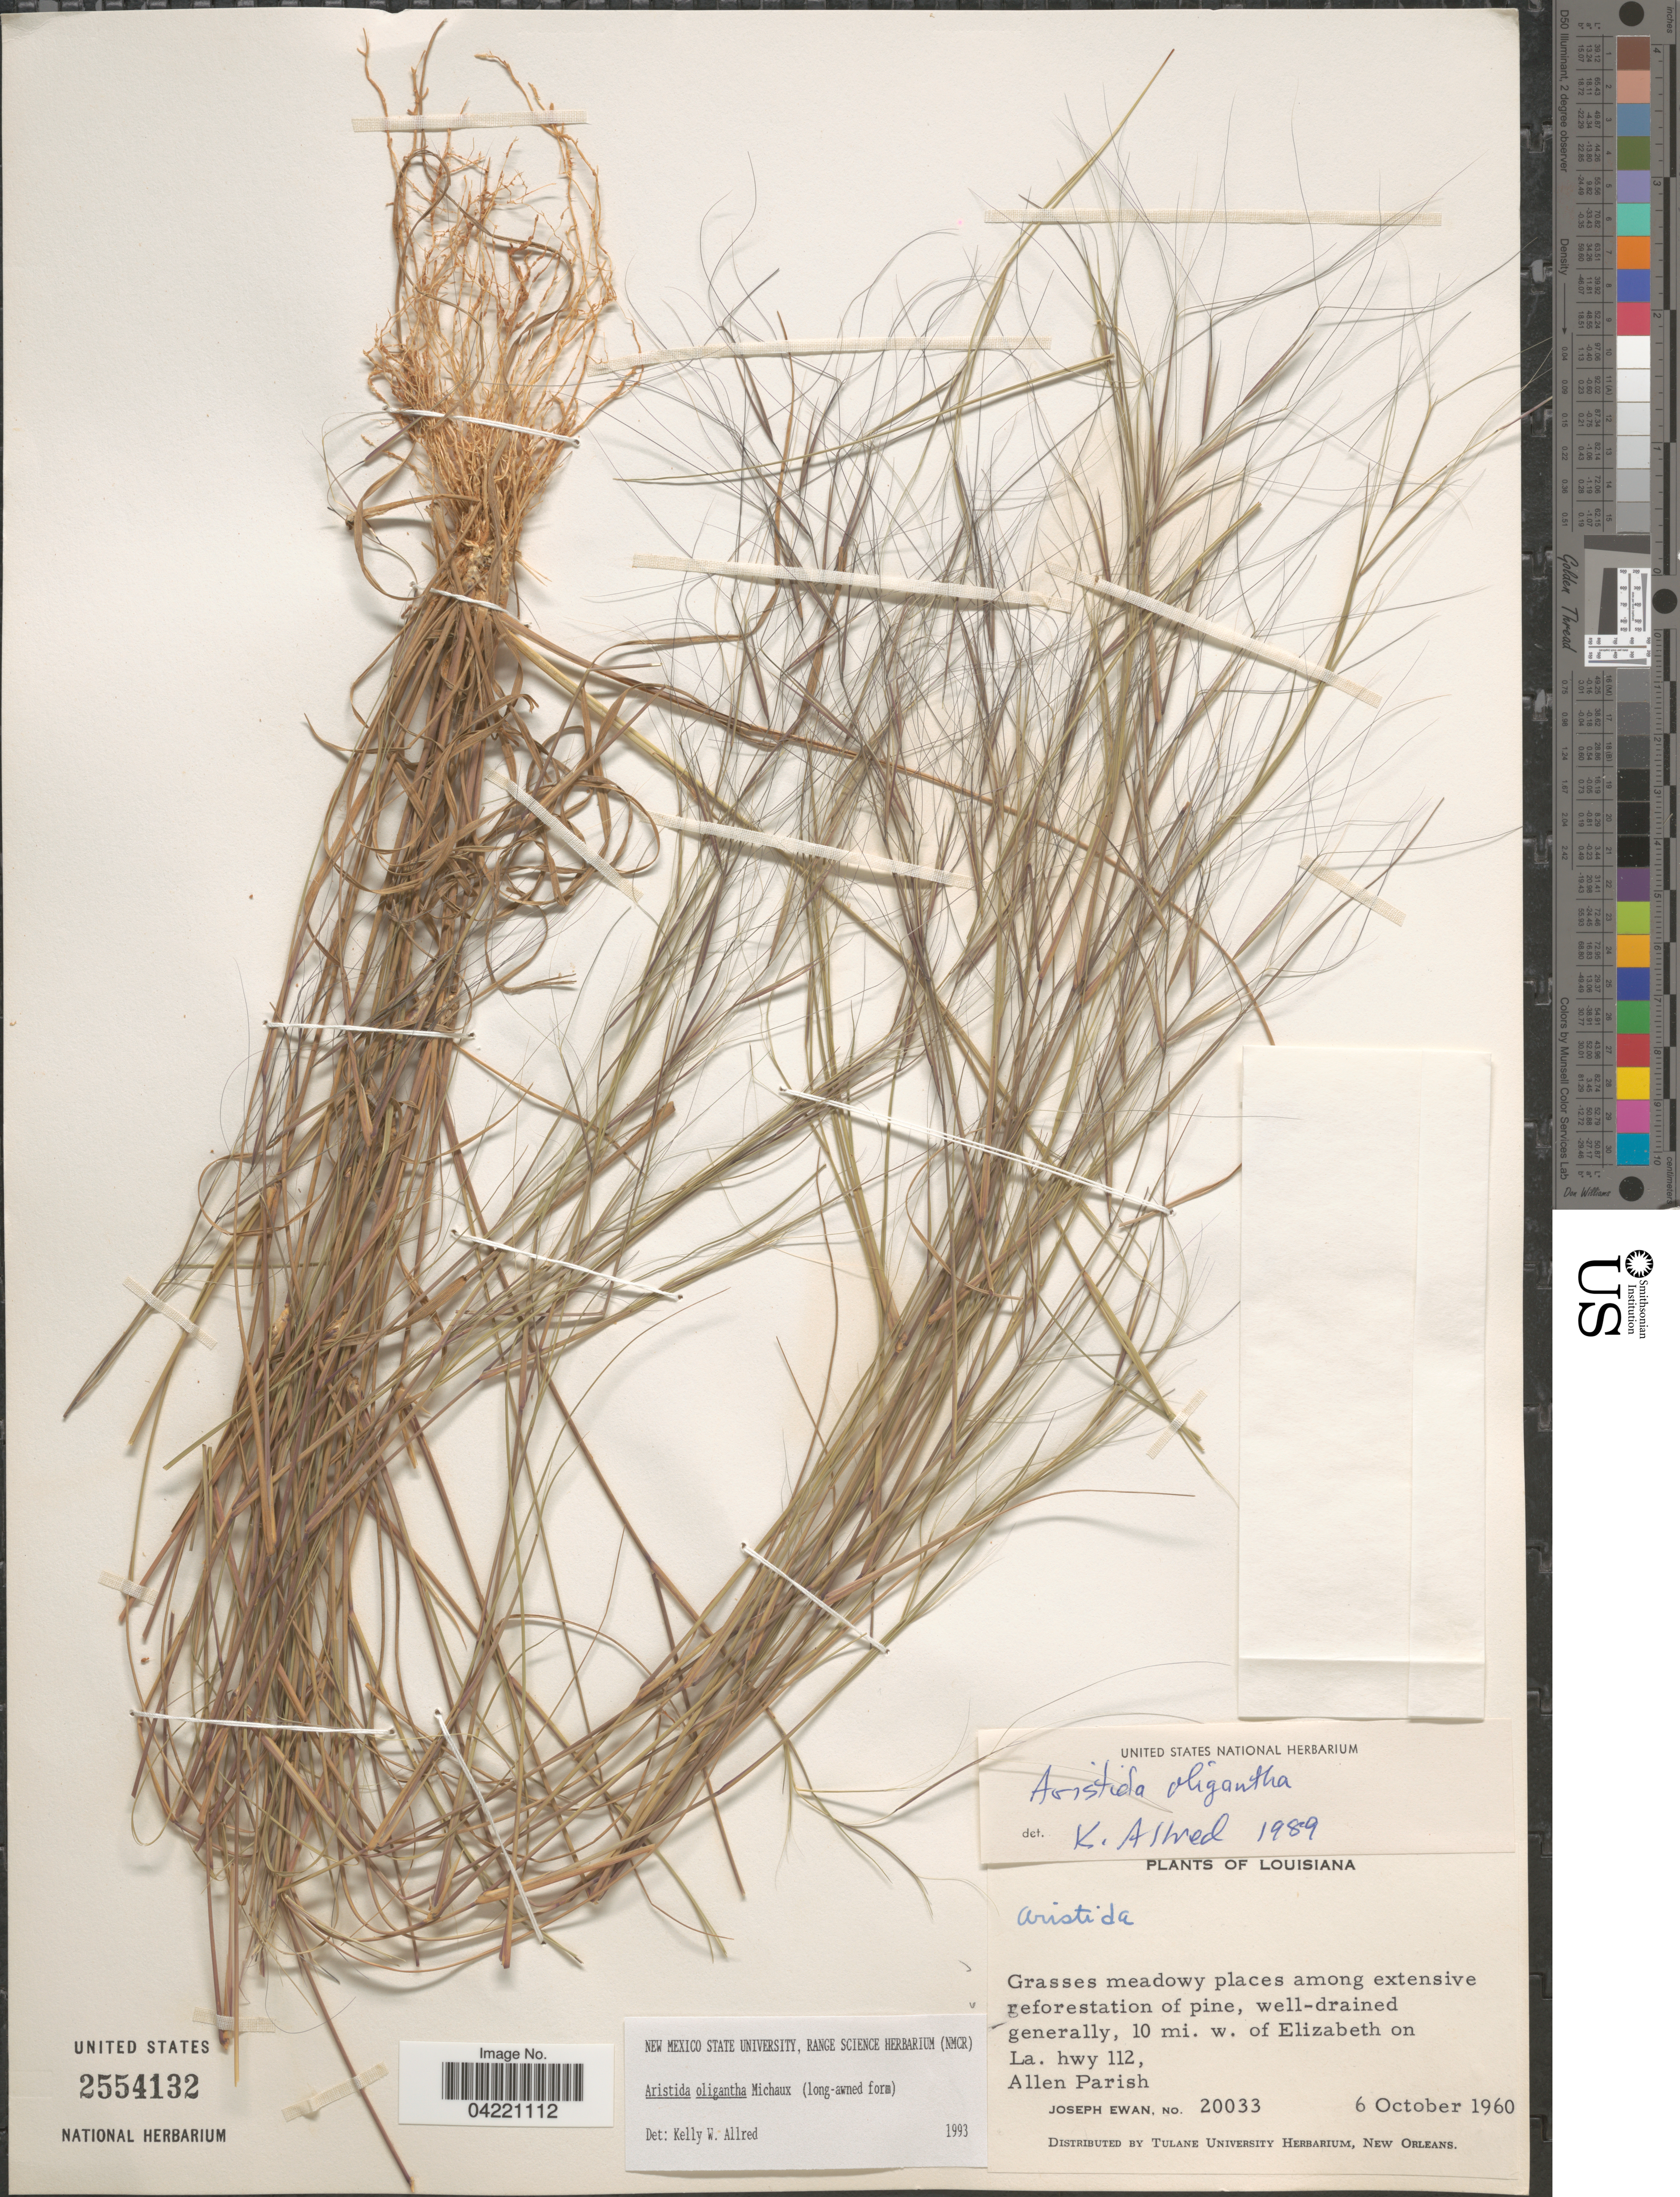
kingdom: Plantae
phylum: Tracheophyta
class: Liliopsida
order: Poales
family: Poaceae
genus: Aristida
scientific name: Aristida oligantha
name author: Michx.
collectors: J. A. Ewan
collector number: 20033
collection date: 1960-10-06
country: United States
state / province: Louisiana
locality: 10 mi. w. of Elizabeth on La. hwy 112, Allen Parish.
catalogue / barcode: US 2554132